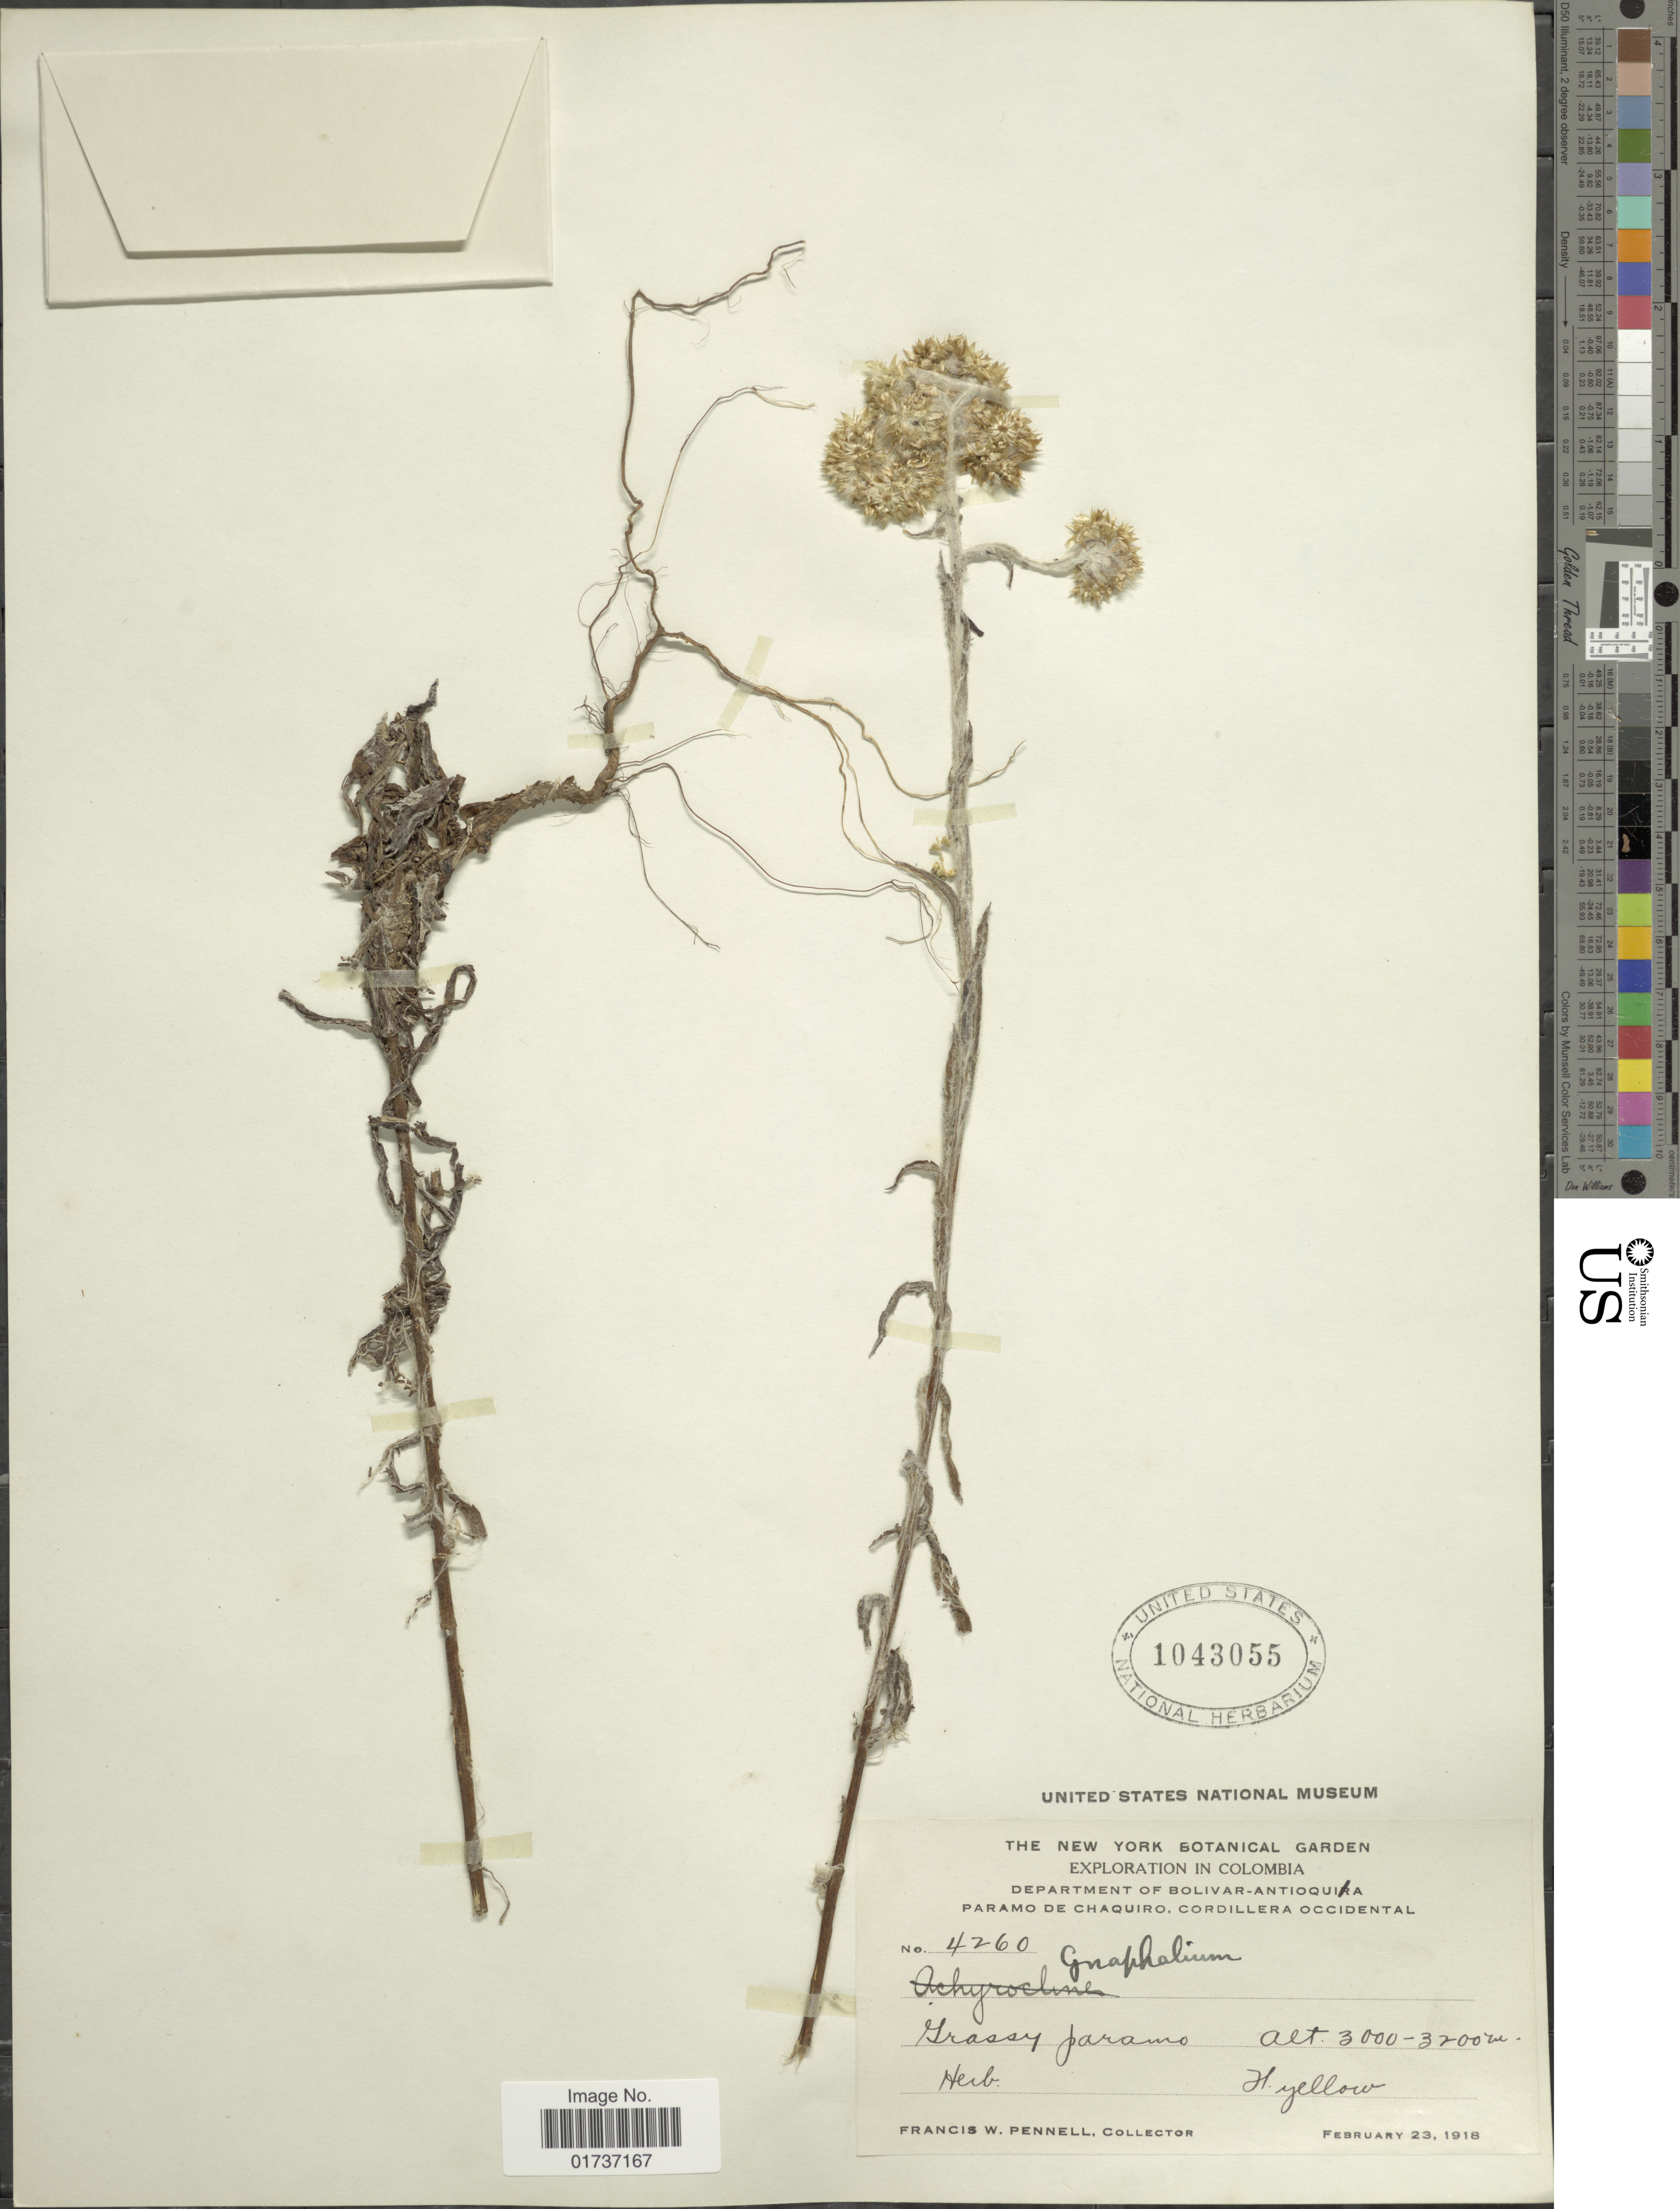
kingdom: Plantae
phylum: Tracheophyta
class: Magnoliopsida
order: Asterales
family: Asteraceae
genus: Gnaphalium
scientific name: Gnaphalium sp.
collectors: F. W. Pennell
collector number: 4260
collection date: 1918-02-23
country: Colombia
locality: Department of Bolivar-Antioquia, Paramo de Chaquiro, Cordillera Occidental, Grassy paramo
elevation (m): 3000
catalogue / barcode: US 1043055